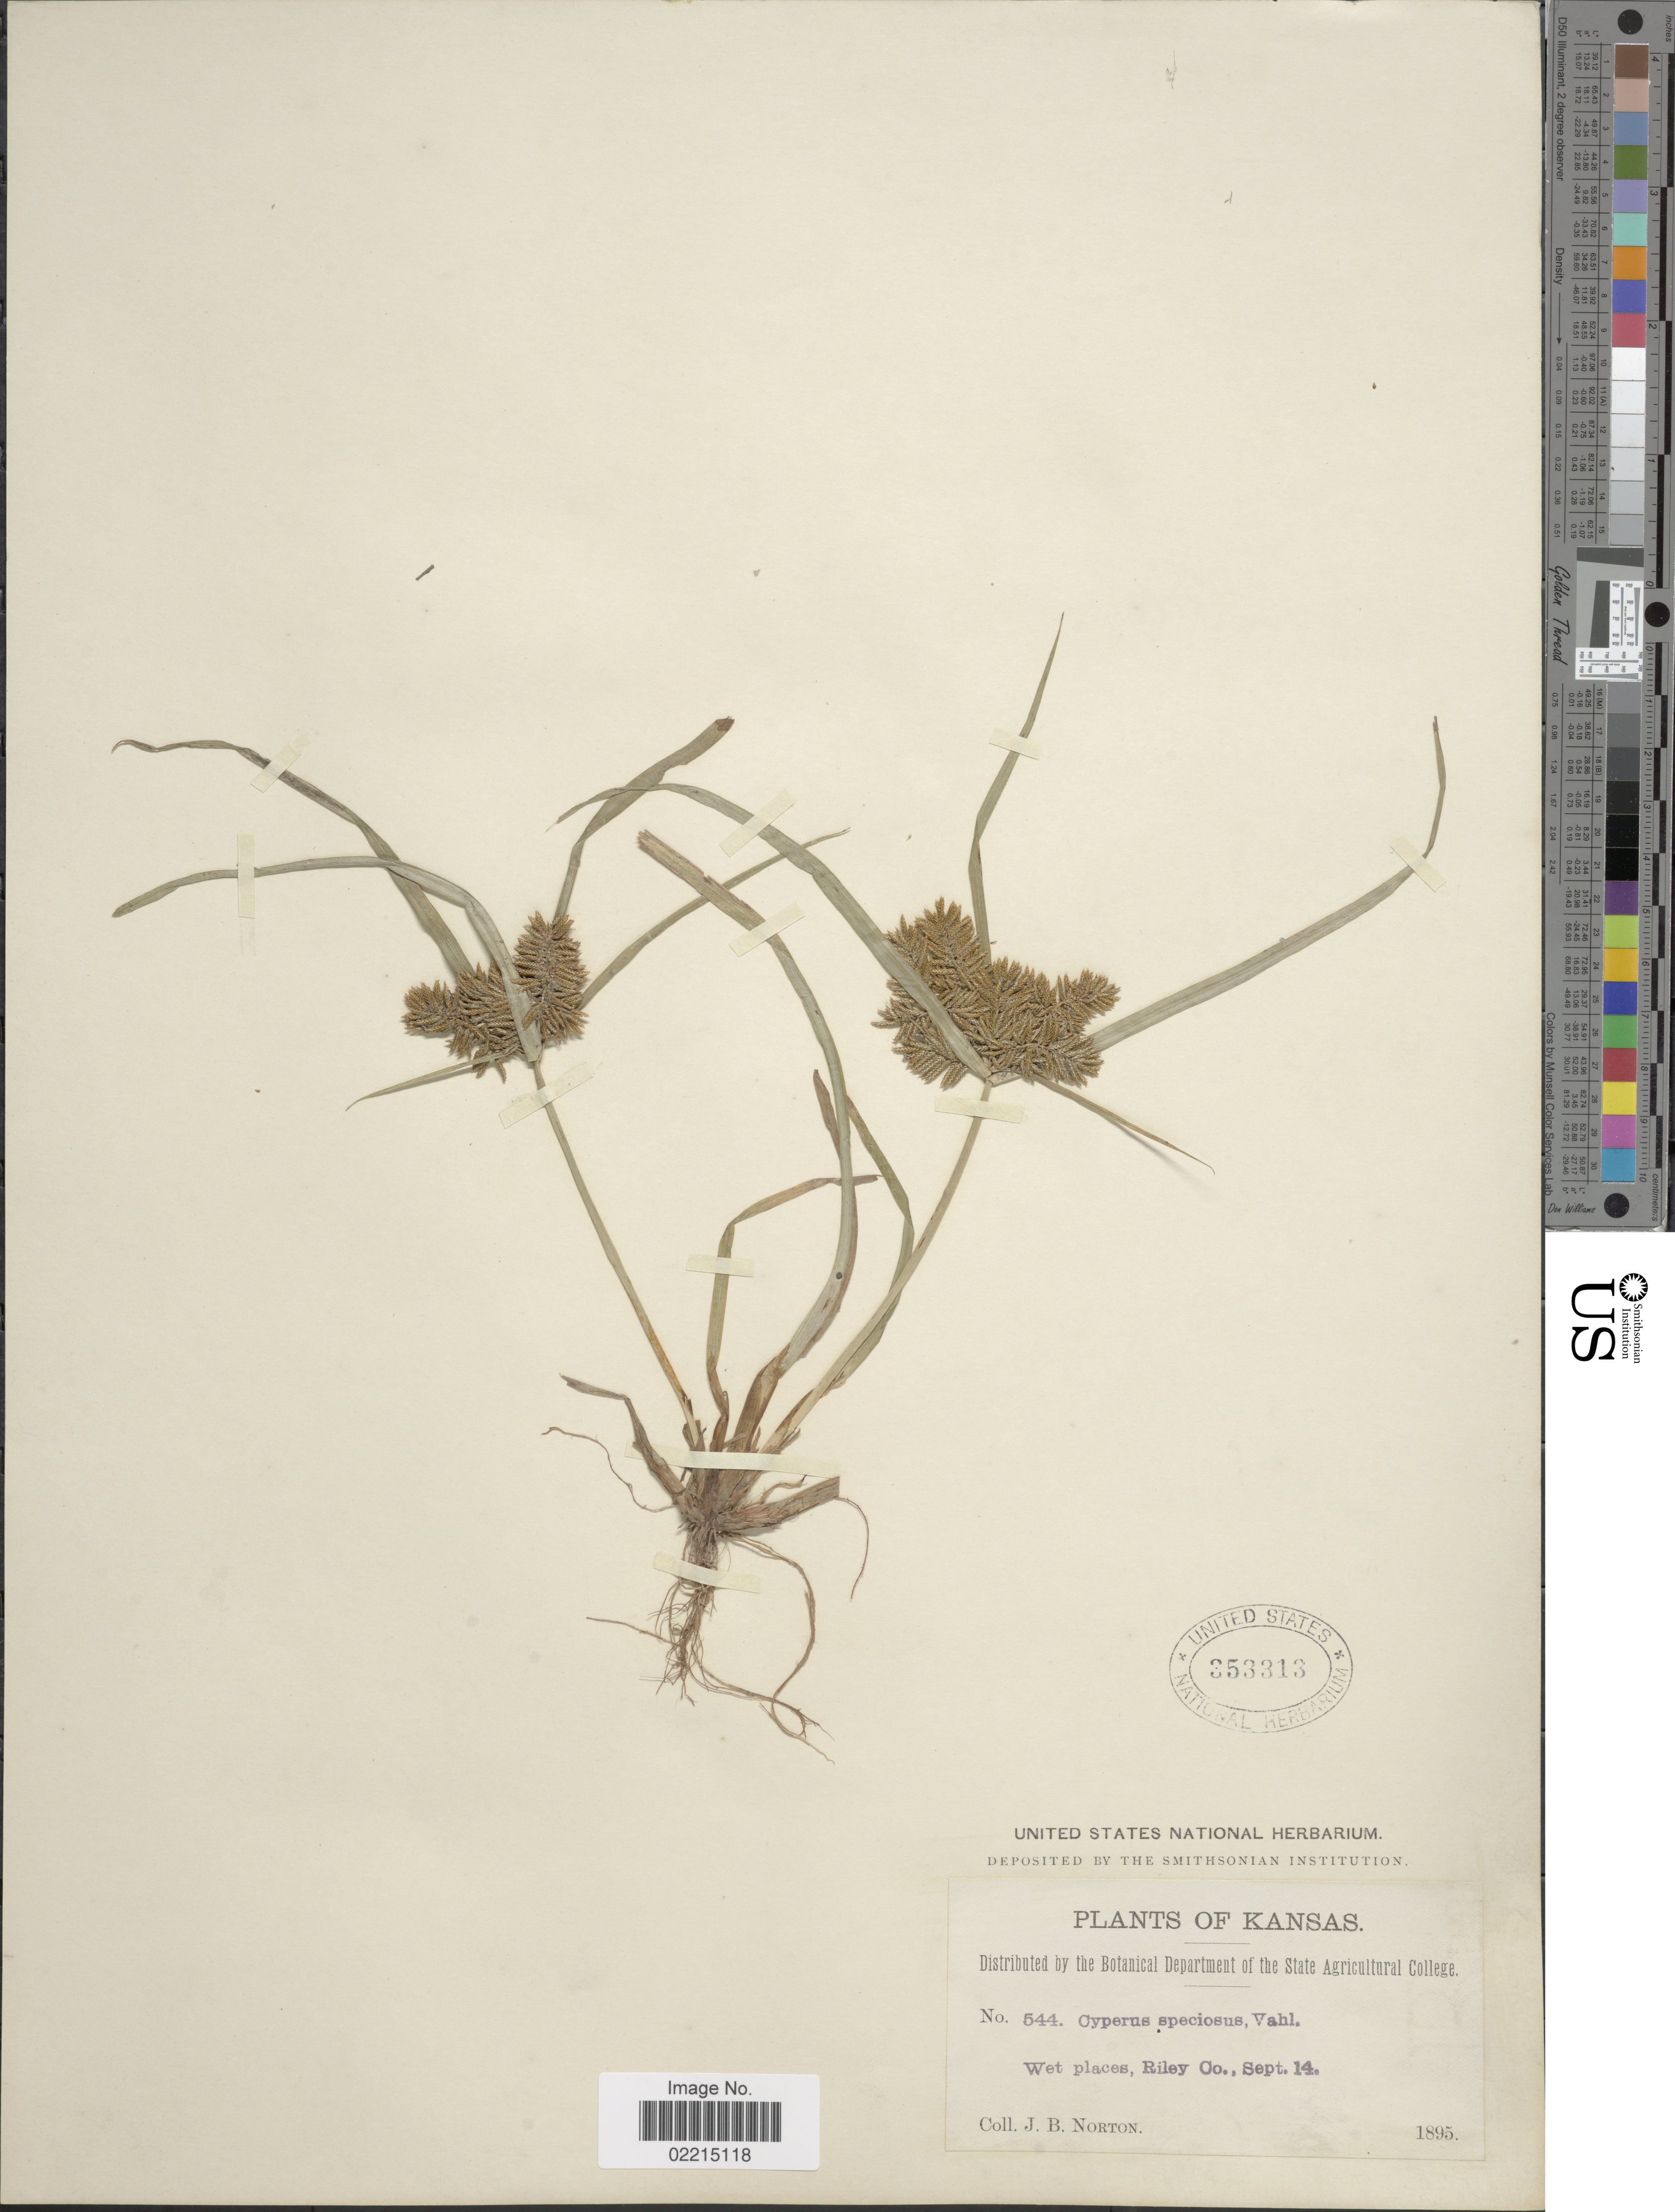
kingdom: Plantae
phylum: Tracheophyta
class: Liliopsida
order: Poales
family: Cyperaceae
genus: Cyperus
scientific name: Cyperus erythrorhizos Muhl.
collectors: J. B. Norton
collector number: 544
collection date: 1895-09-14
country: United States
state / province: Kansas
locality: Riley Co.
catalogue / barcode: US 353313